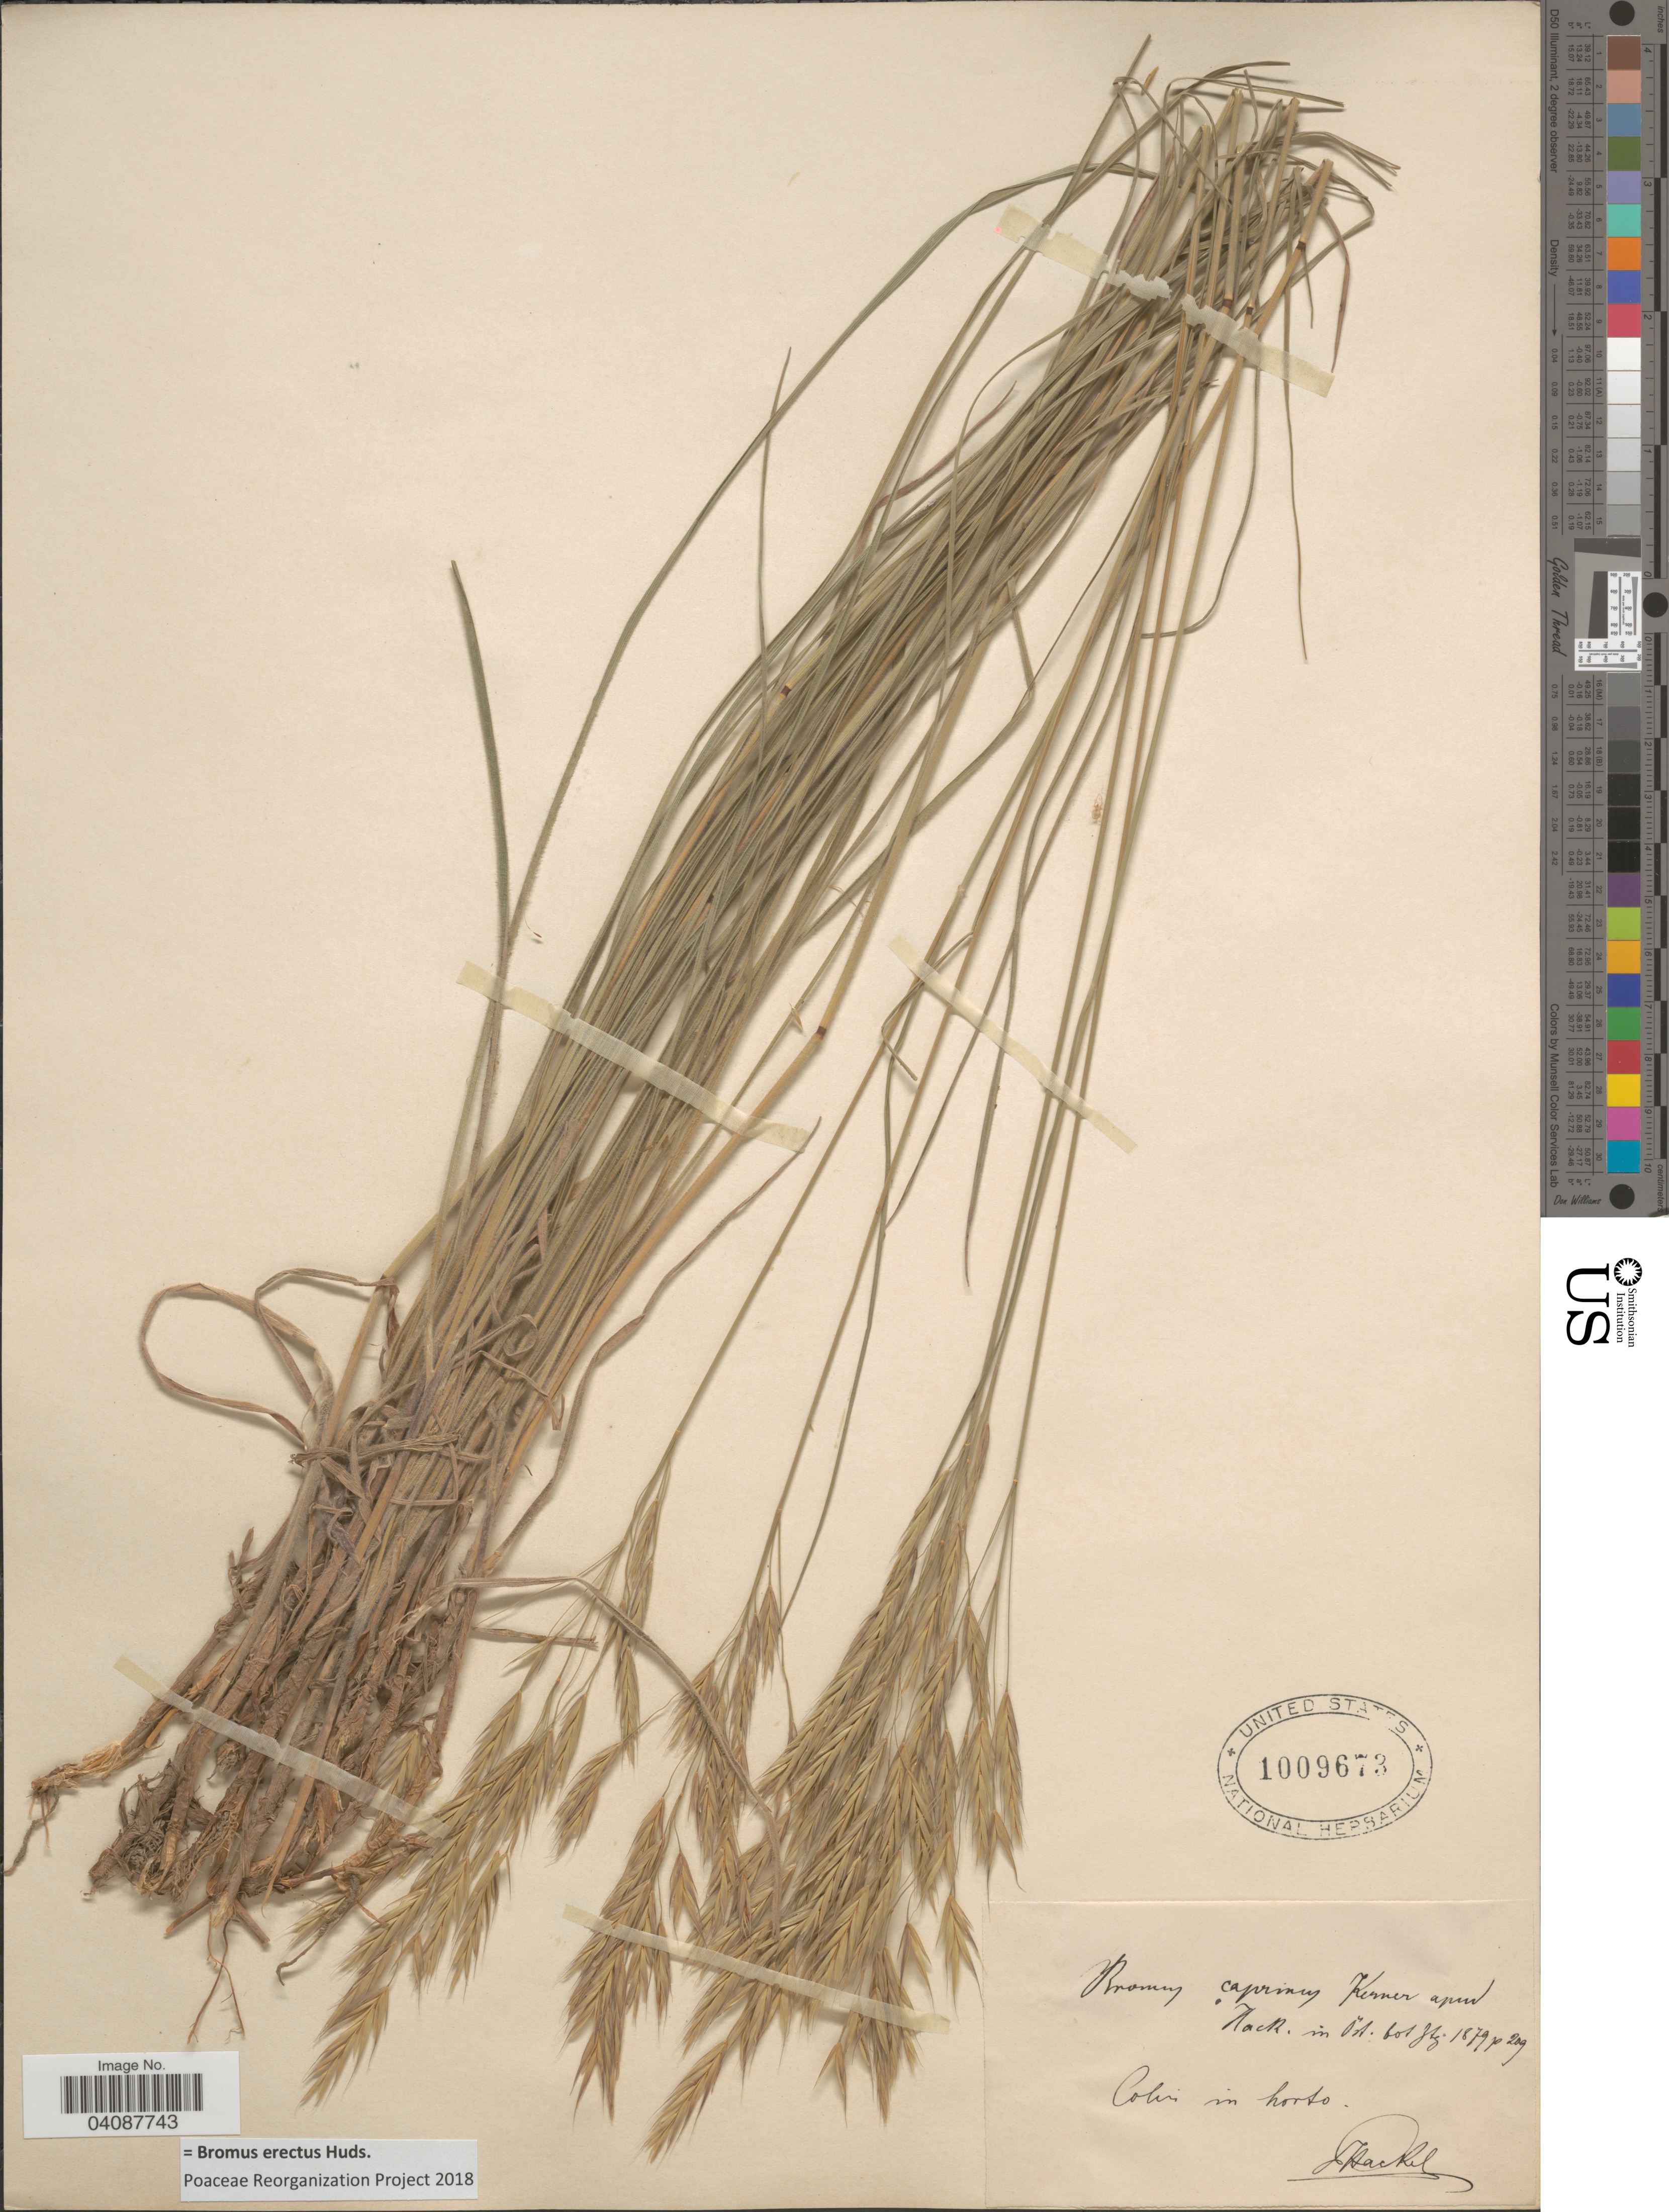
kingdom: Plantae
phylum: Tracheophyta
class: Liliopsida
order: Poales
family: Poaceae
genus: Bromus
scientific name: Bromus erectus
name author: Huds.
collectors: J. Hackel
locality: Coliri in horto.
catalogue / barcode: US 1009673